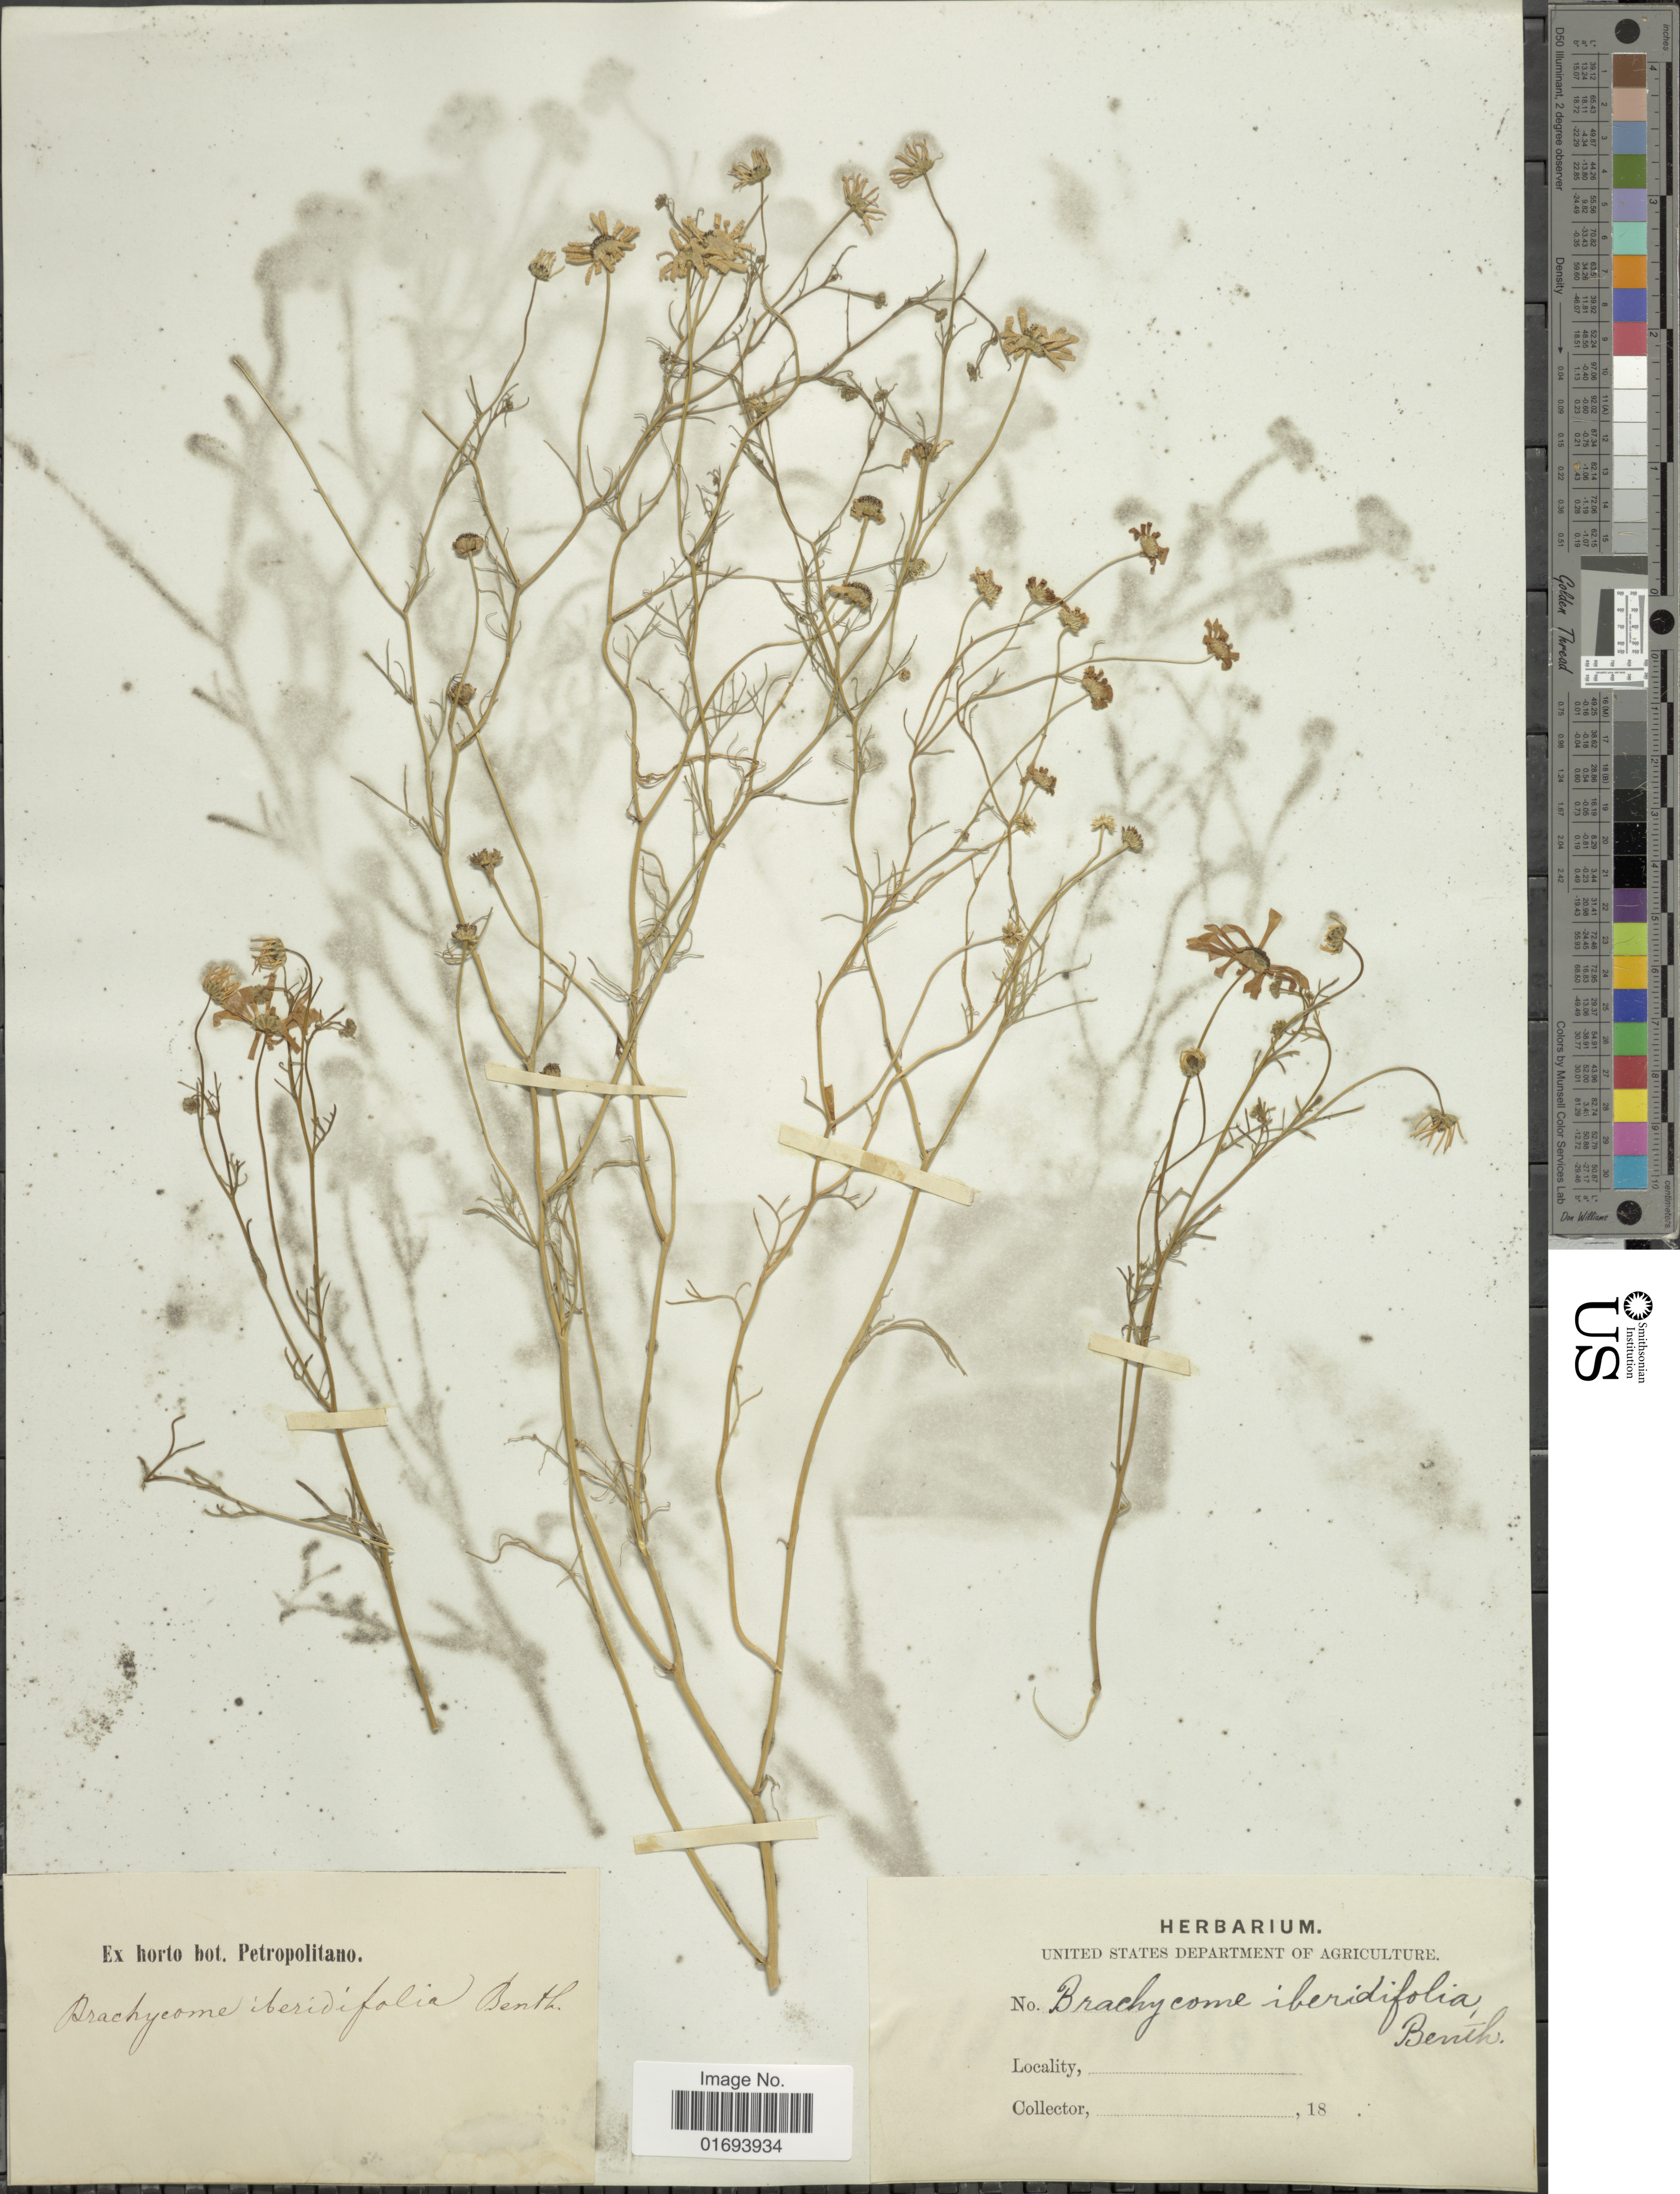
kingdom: Plantae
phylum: Tracheophyta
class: Magnoliopsida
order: Asterales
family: Asteraceae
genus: Brachyscome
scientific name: Brachyscome iberidifolia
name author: Benth.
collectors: ex Horto Bot. Petropolitano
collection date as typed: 18